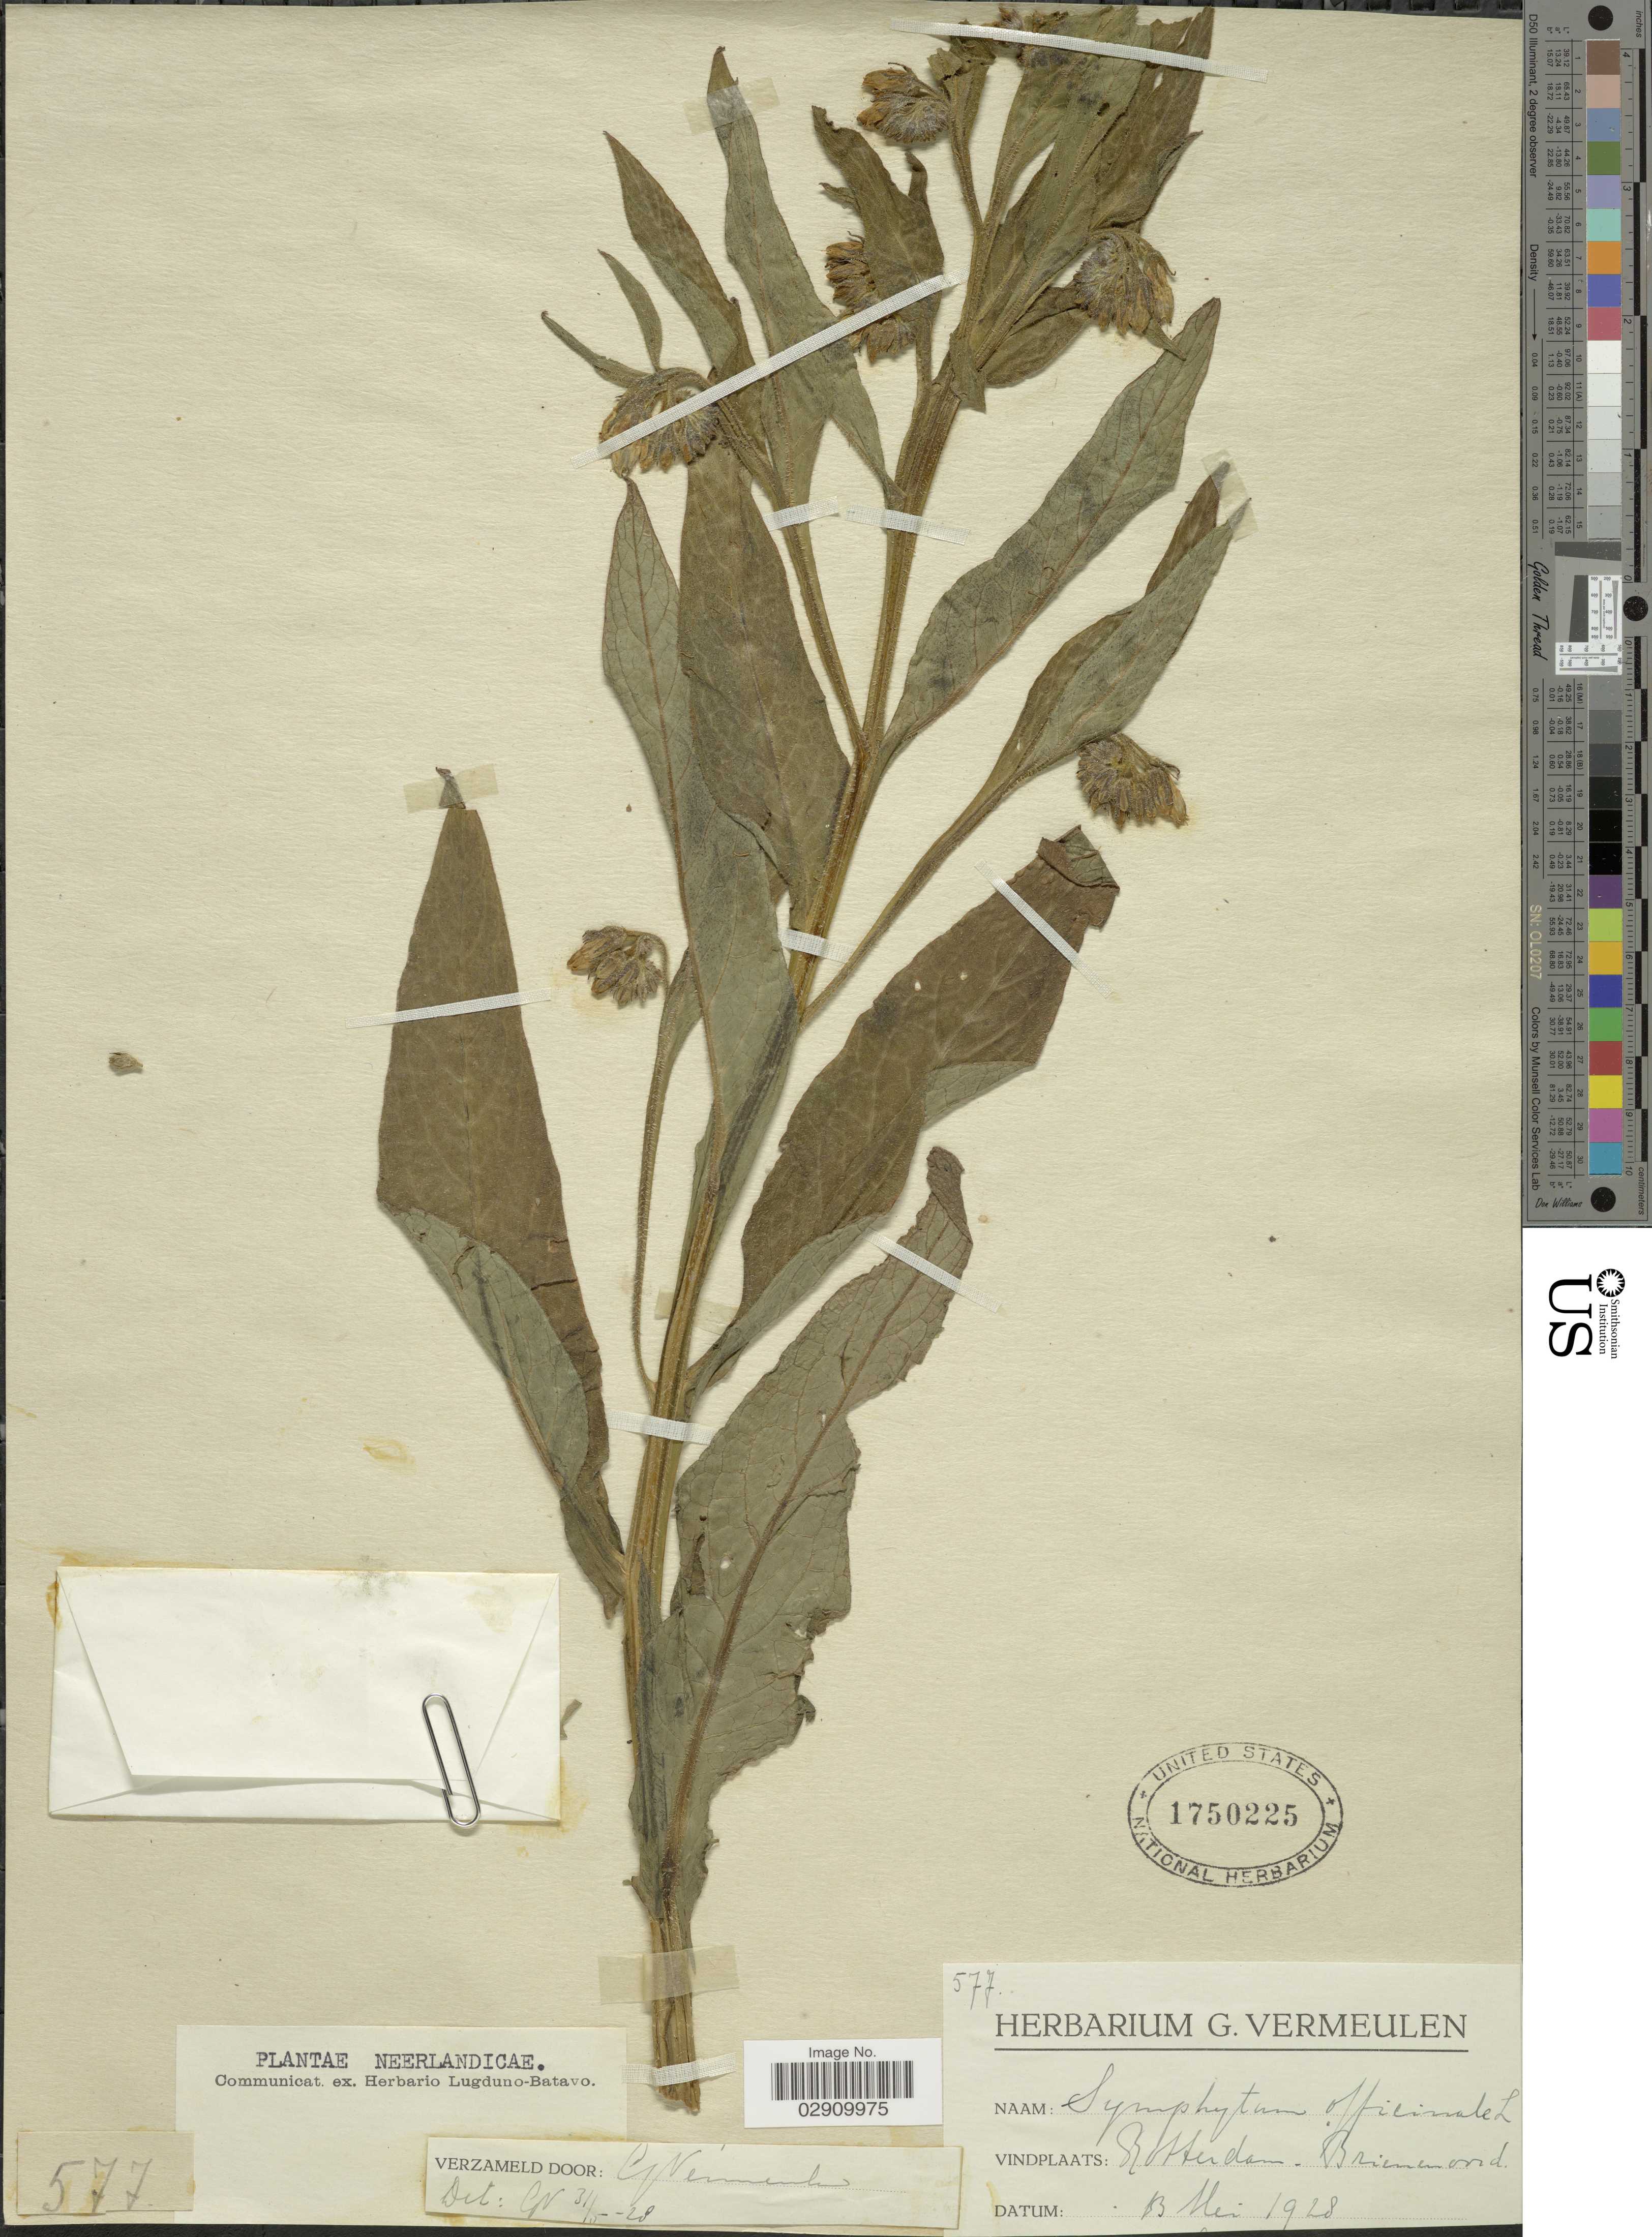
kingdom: Plantae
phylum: Tracheophyta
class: Magnoliopsida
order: Boraginales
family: Boraginaceae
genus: Symphytum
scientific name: Symphytum officinale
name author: L.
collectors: ex herb. G. Vermeulen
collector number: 577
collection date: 1928-05-13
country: Netherlands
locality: Rotterdam, Brienenoord.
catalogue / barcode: US 1750225